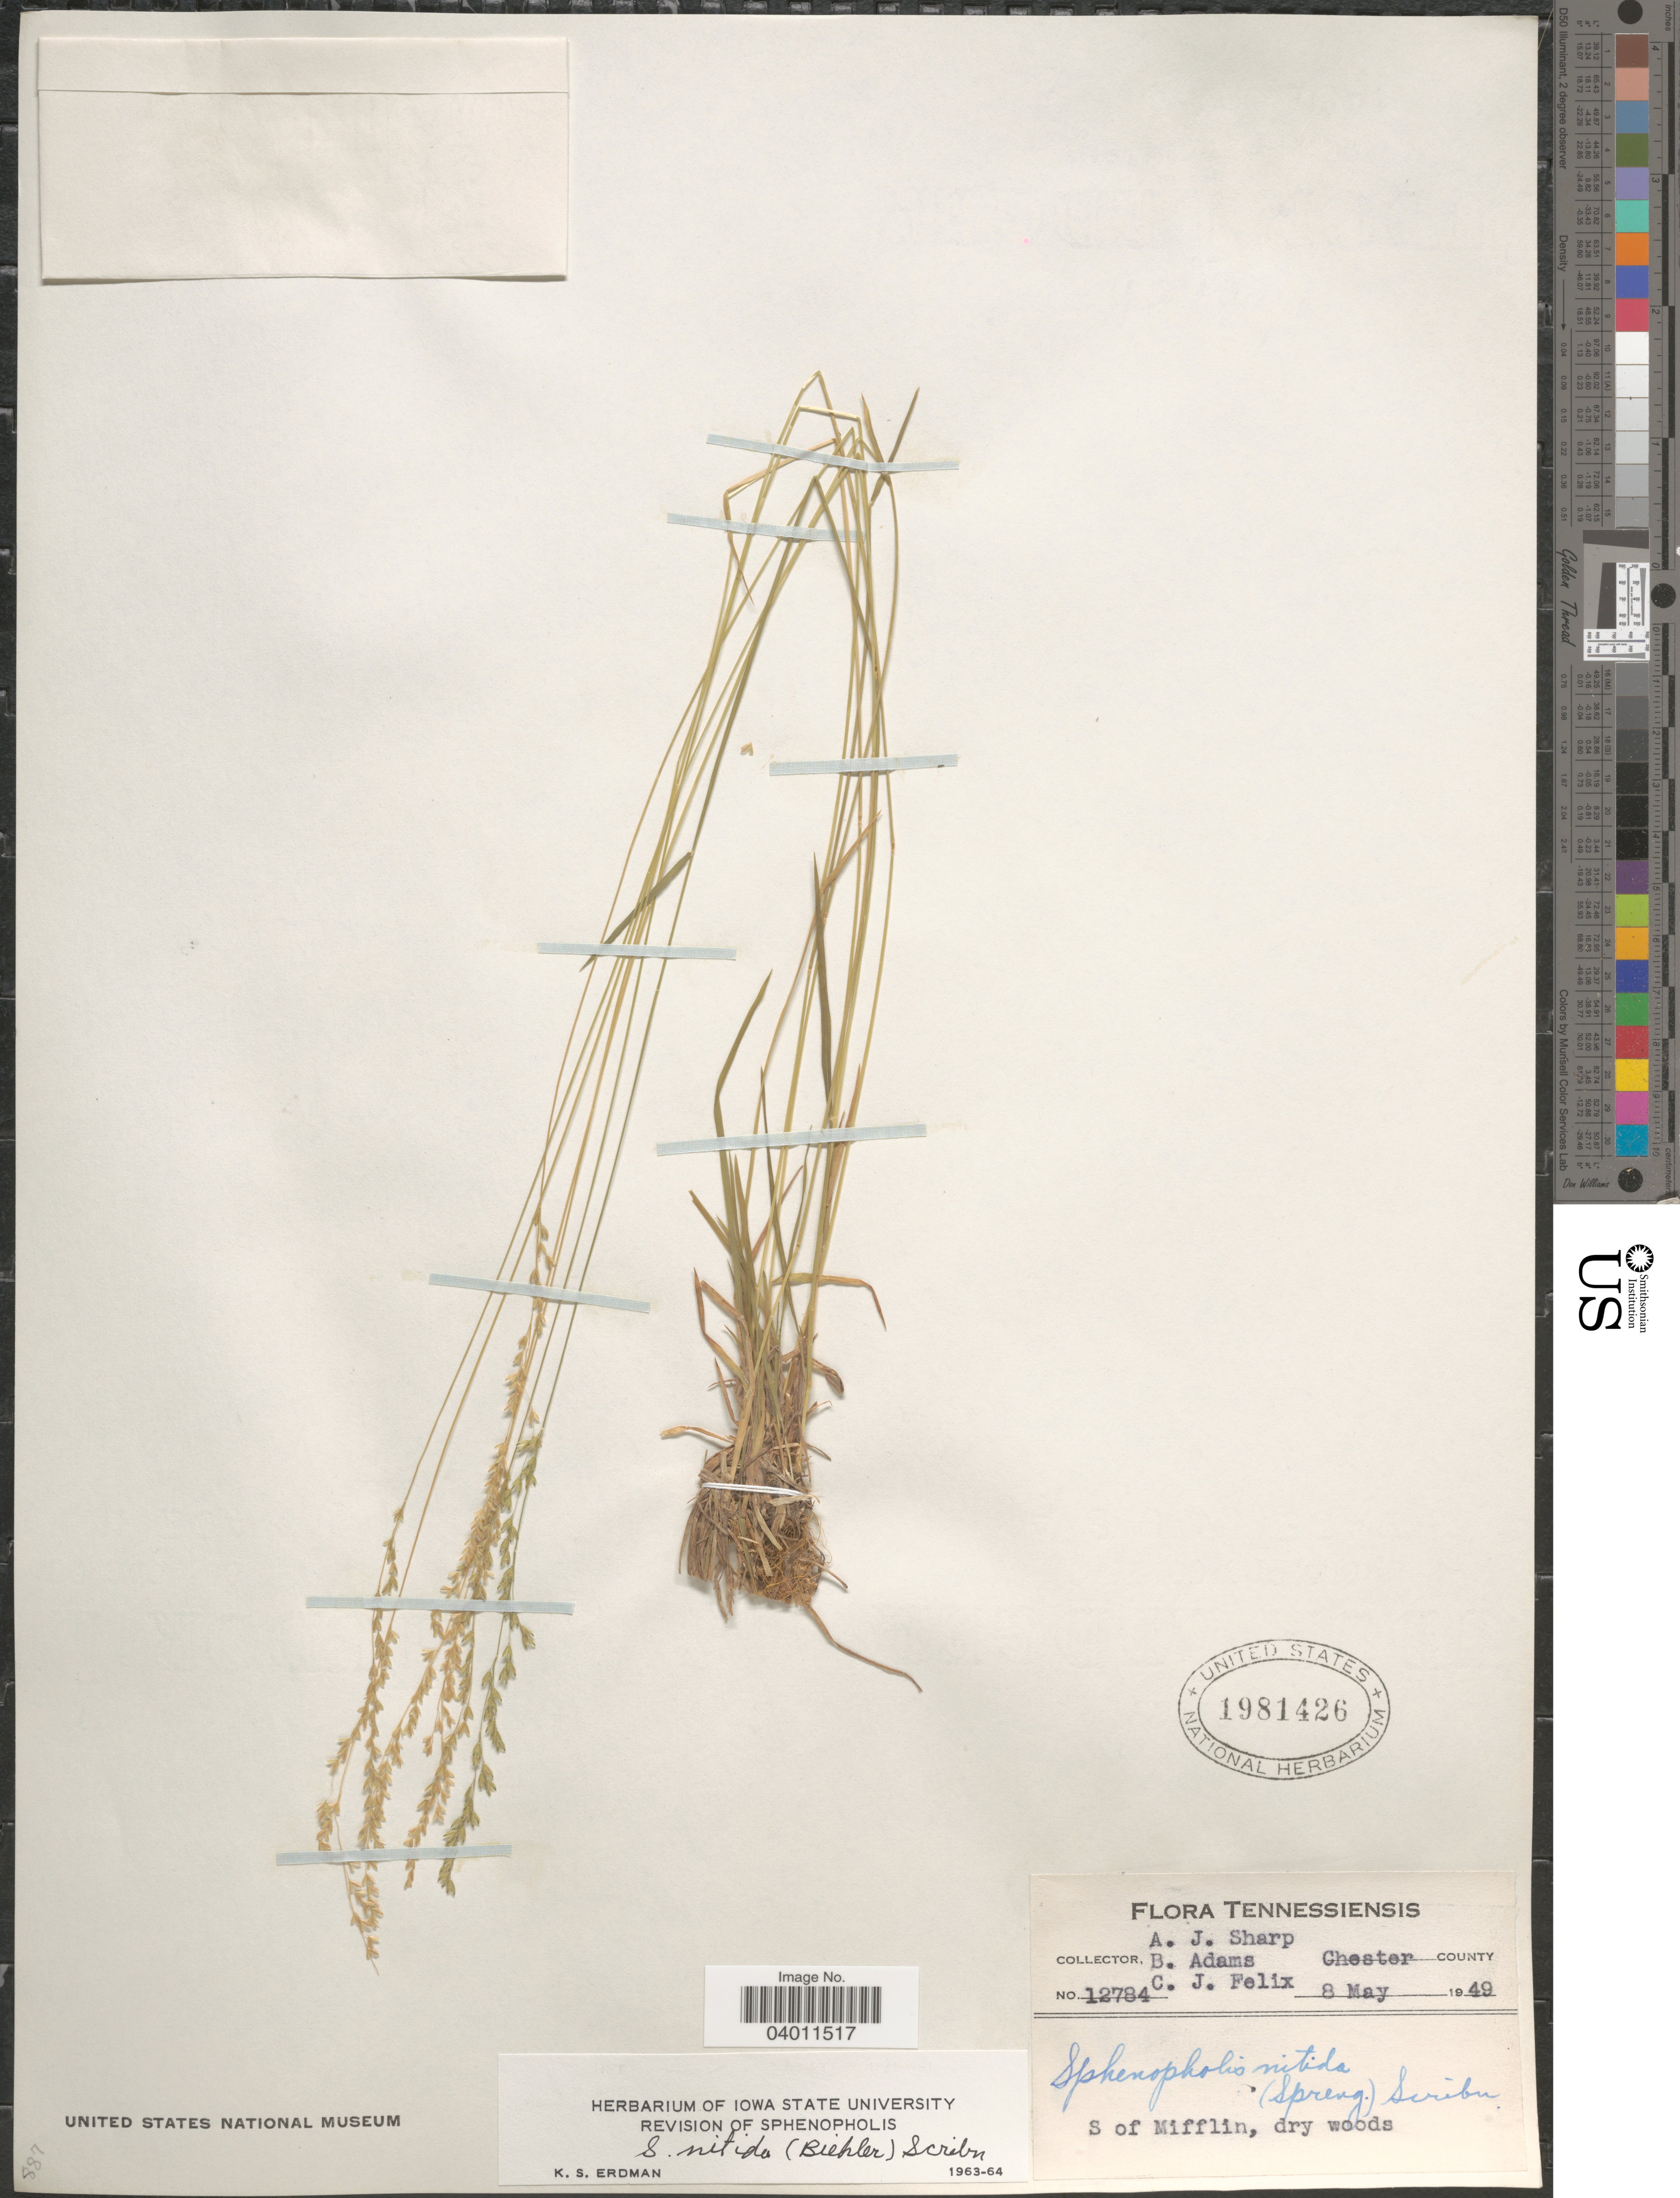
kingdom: Plantae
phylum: Tracheophyta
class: Liliopsida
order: Poales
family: Poaceae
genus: Sphenopholis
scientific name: Sphenopholis nitida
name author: (Biehler) Scribn.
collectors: A. J. Sharp, B. Adams & C. Felix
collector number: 12784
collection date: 1949-05-08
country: United States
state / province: Tennessee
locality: Chester County. S of Mifflin, dry woods.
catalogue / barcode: US 1981426